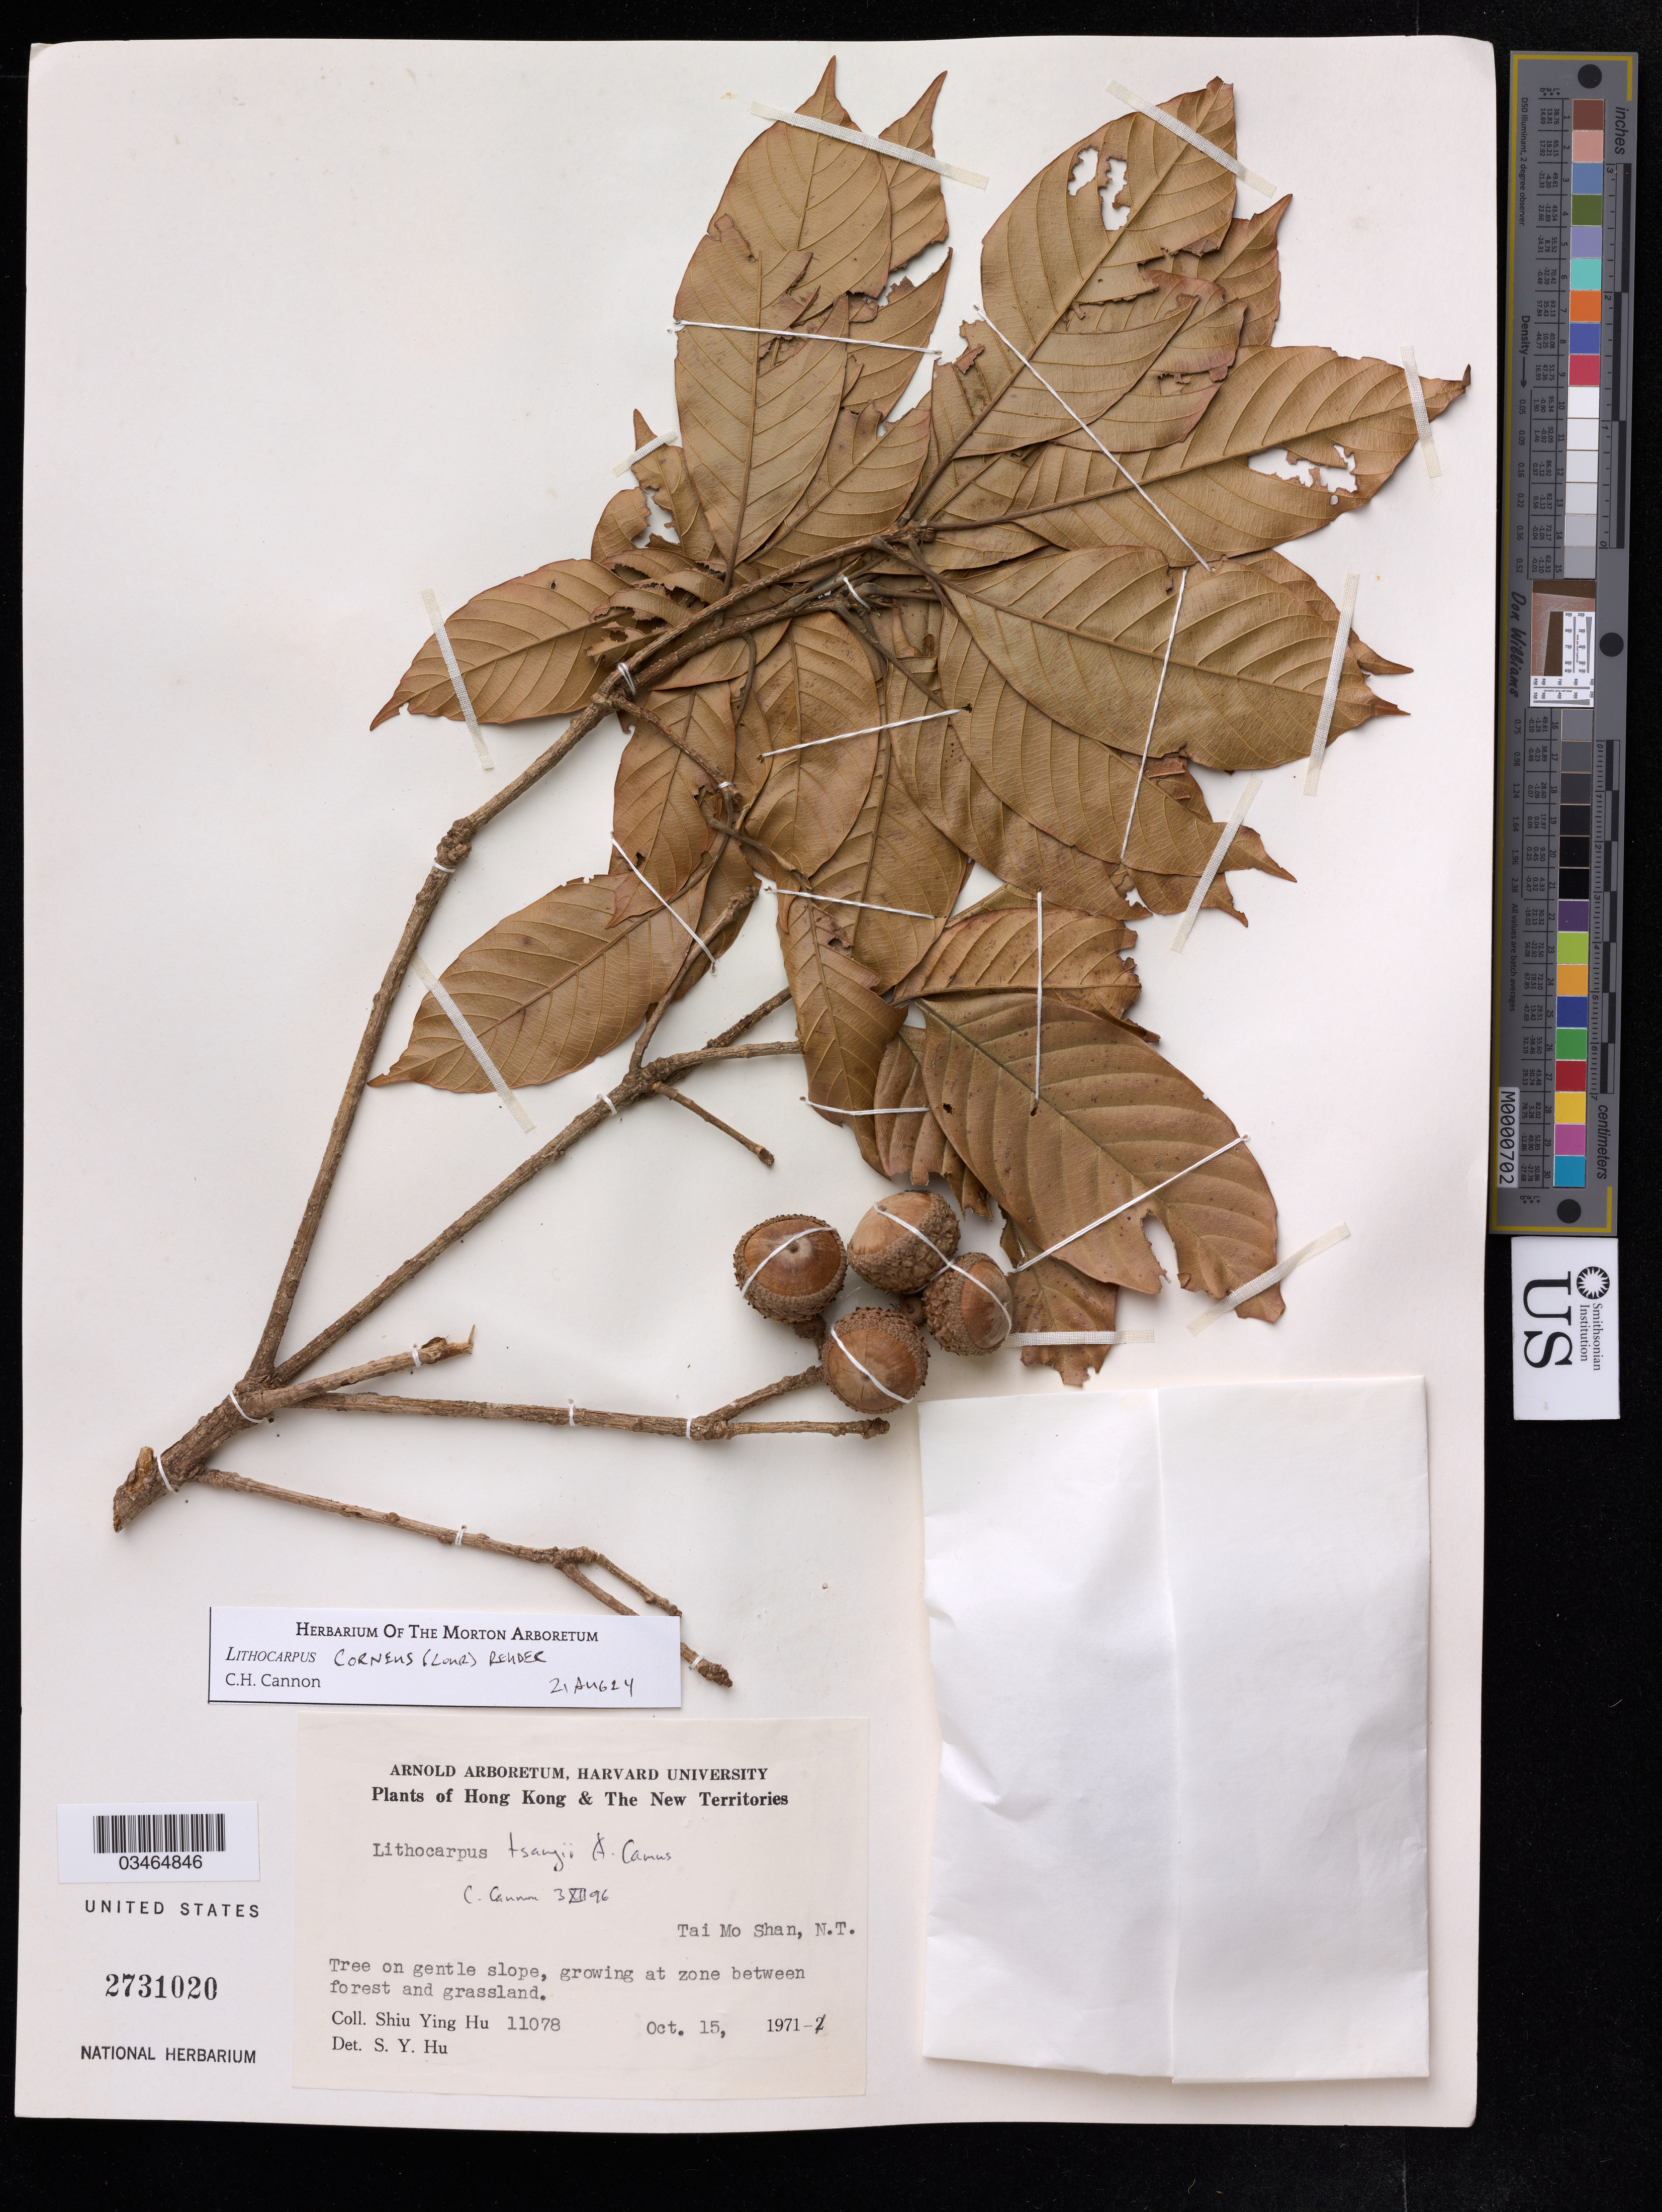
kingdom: Plantae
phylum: Tracheophyta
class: Magnoliopsida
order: Fagales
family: Fagaceae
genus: Lithocarpus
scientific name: Lithocarpus corneus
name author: (Lour.) Rehder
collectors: S. Y. Hu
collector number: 11078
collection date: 1971-10-15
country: China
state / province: Hong Kong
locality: New Territories. Tai Mo Shan, N. T.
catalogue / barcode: US 2731020